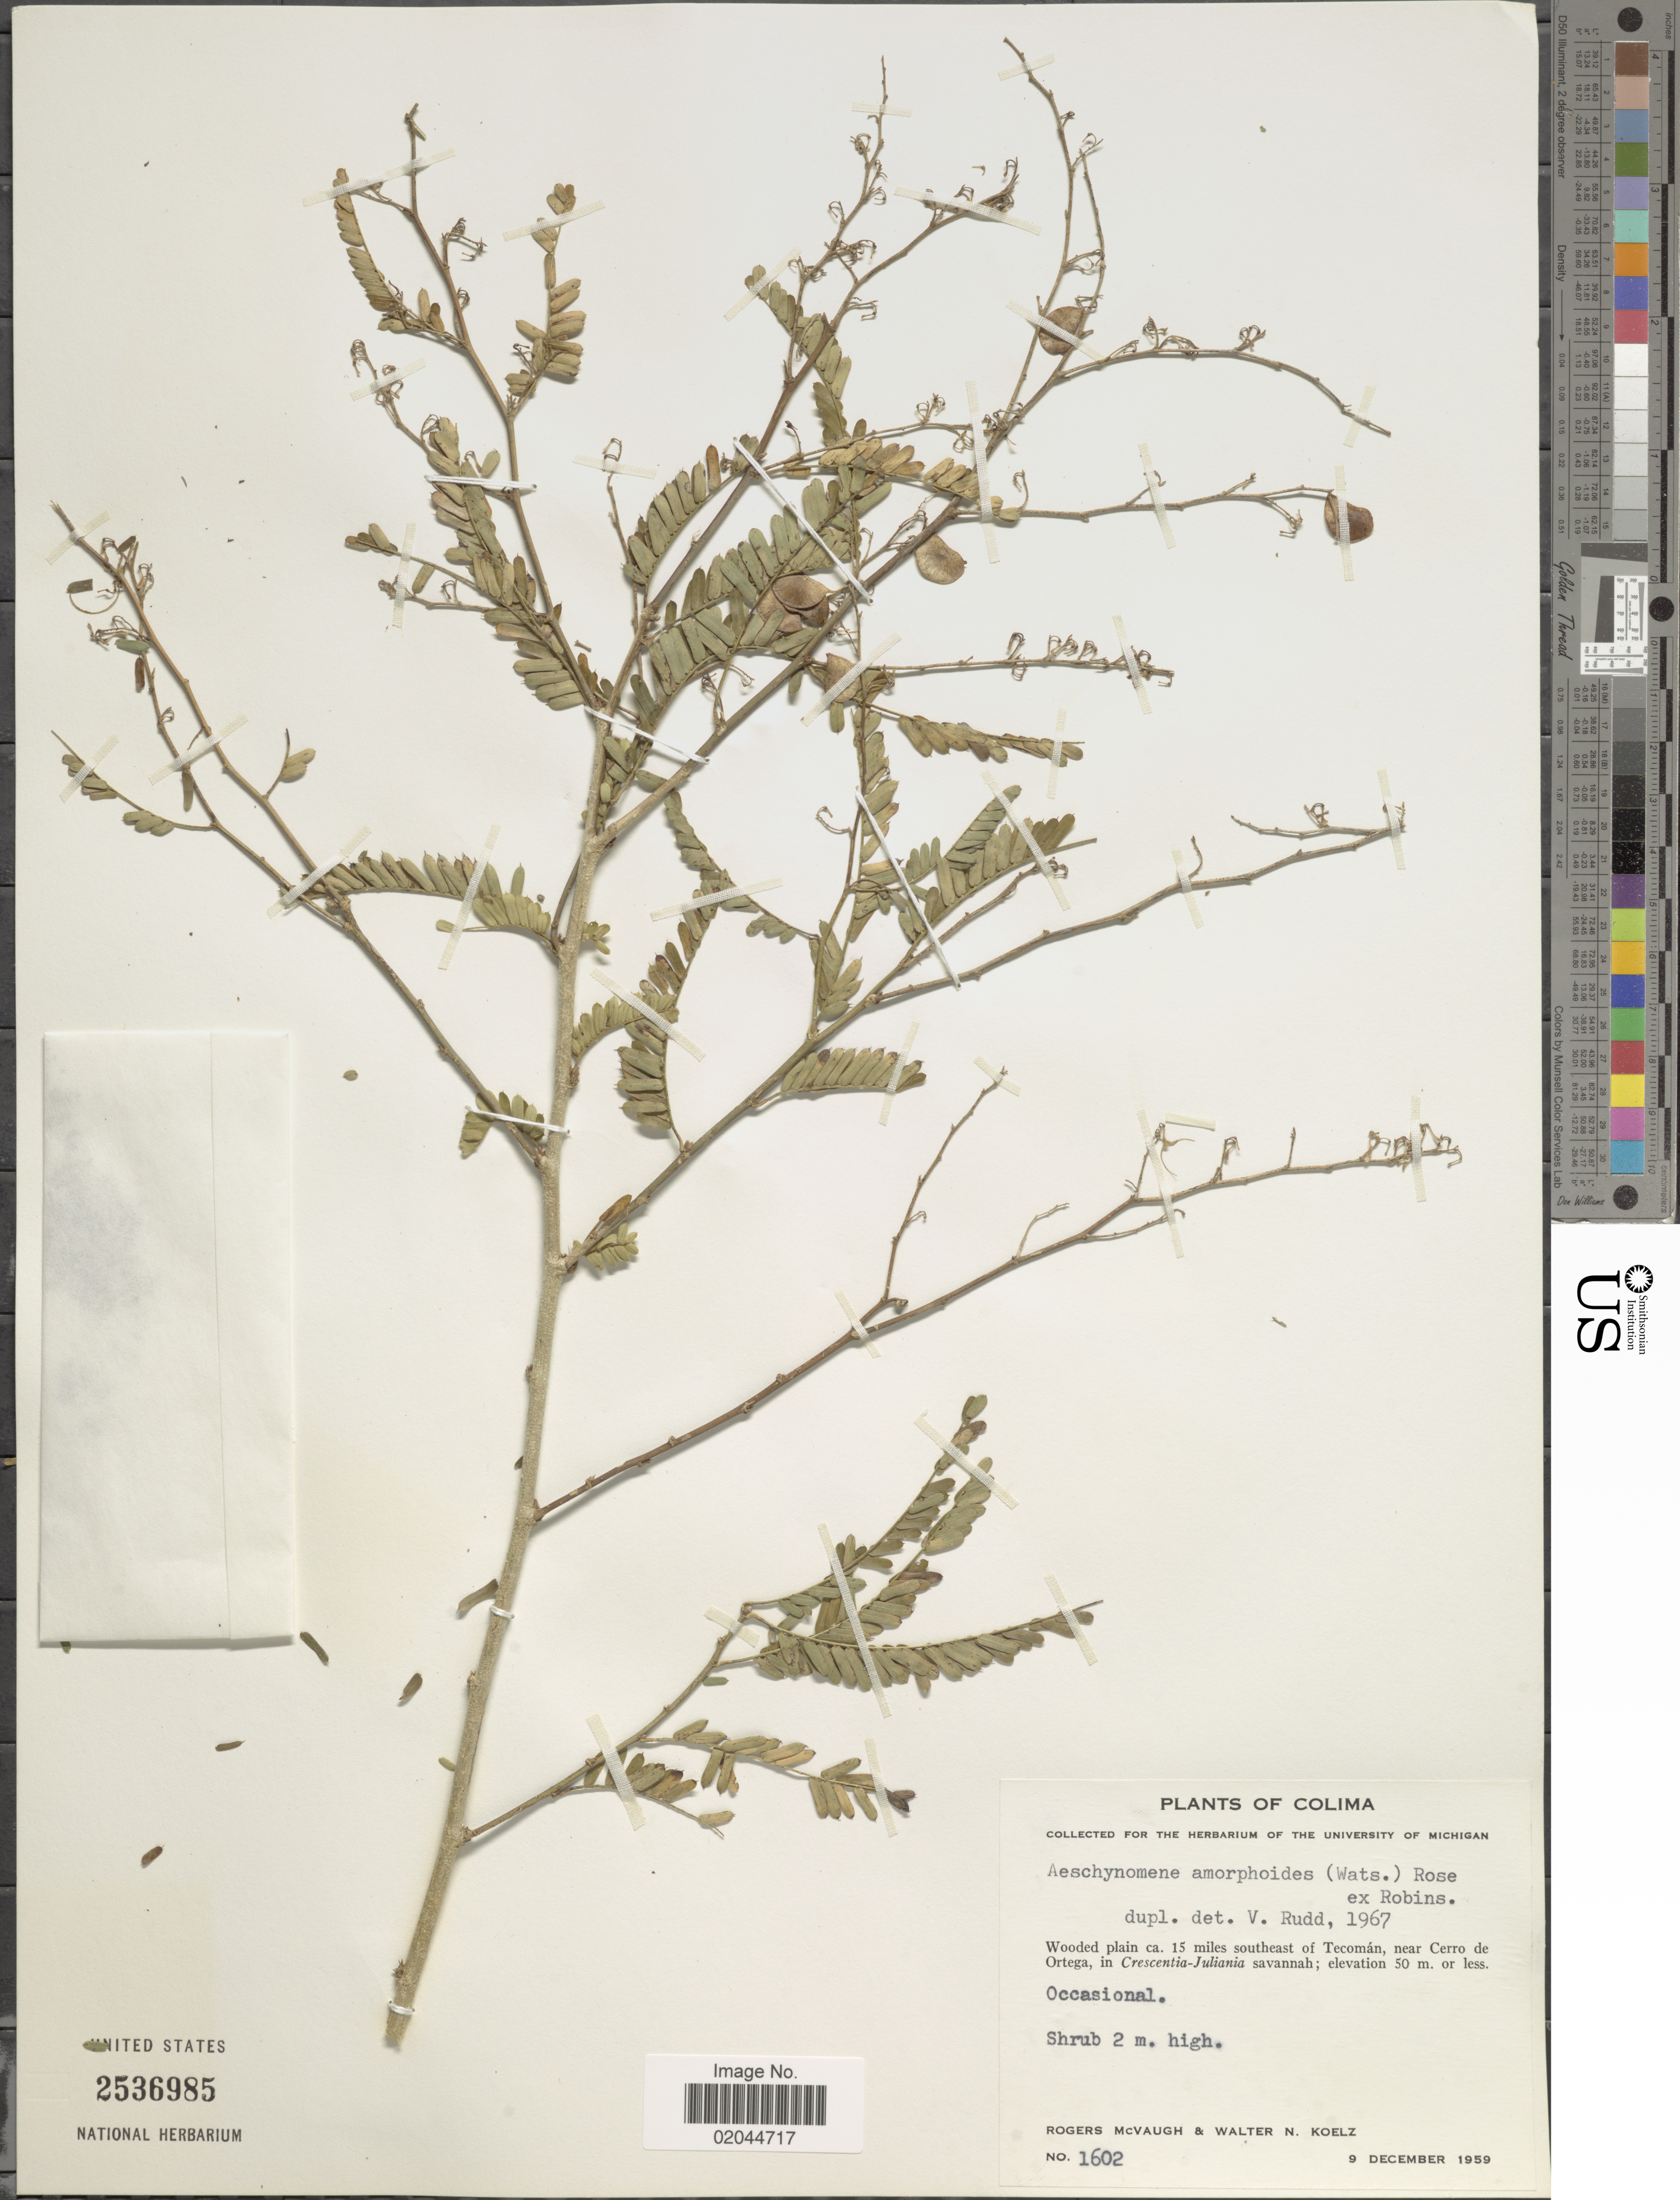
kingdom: Plantae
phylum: Tracheophyta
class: Magnoliopsida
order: Fabales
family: Fabaceae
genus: Aeschynomene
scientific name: Aeschynomene amorphoides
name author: (S. Watson) Rose ex B.L. Rob.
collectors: R. McVaugh & W. N. Koelz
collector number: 1602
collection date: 1959-12-09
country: Mexico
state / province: Colima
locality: Wooded plain ca. 15 miles southeast of Tecoman, near Cerro de Ortega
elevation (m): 50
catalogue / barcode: US 2536985